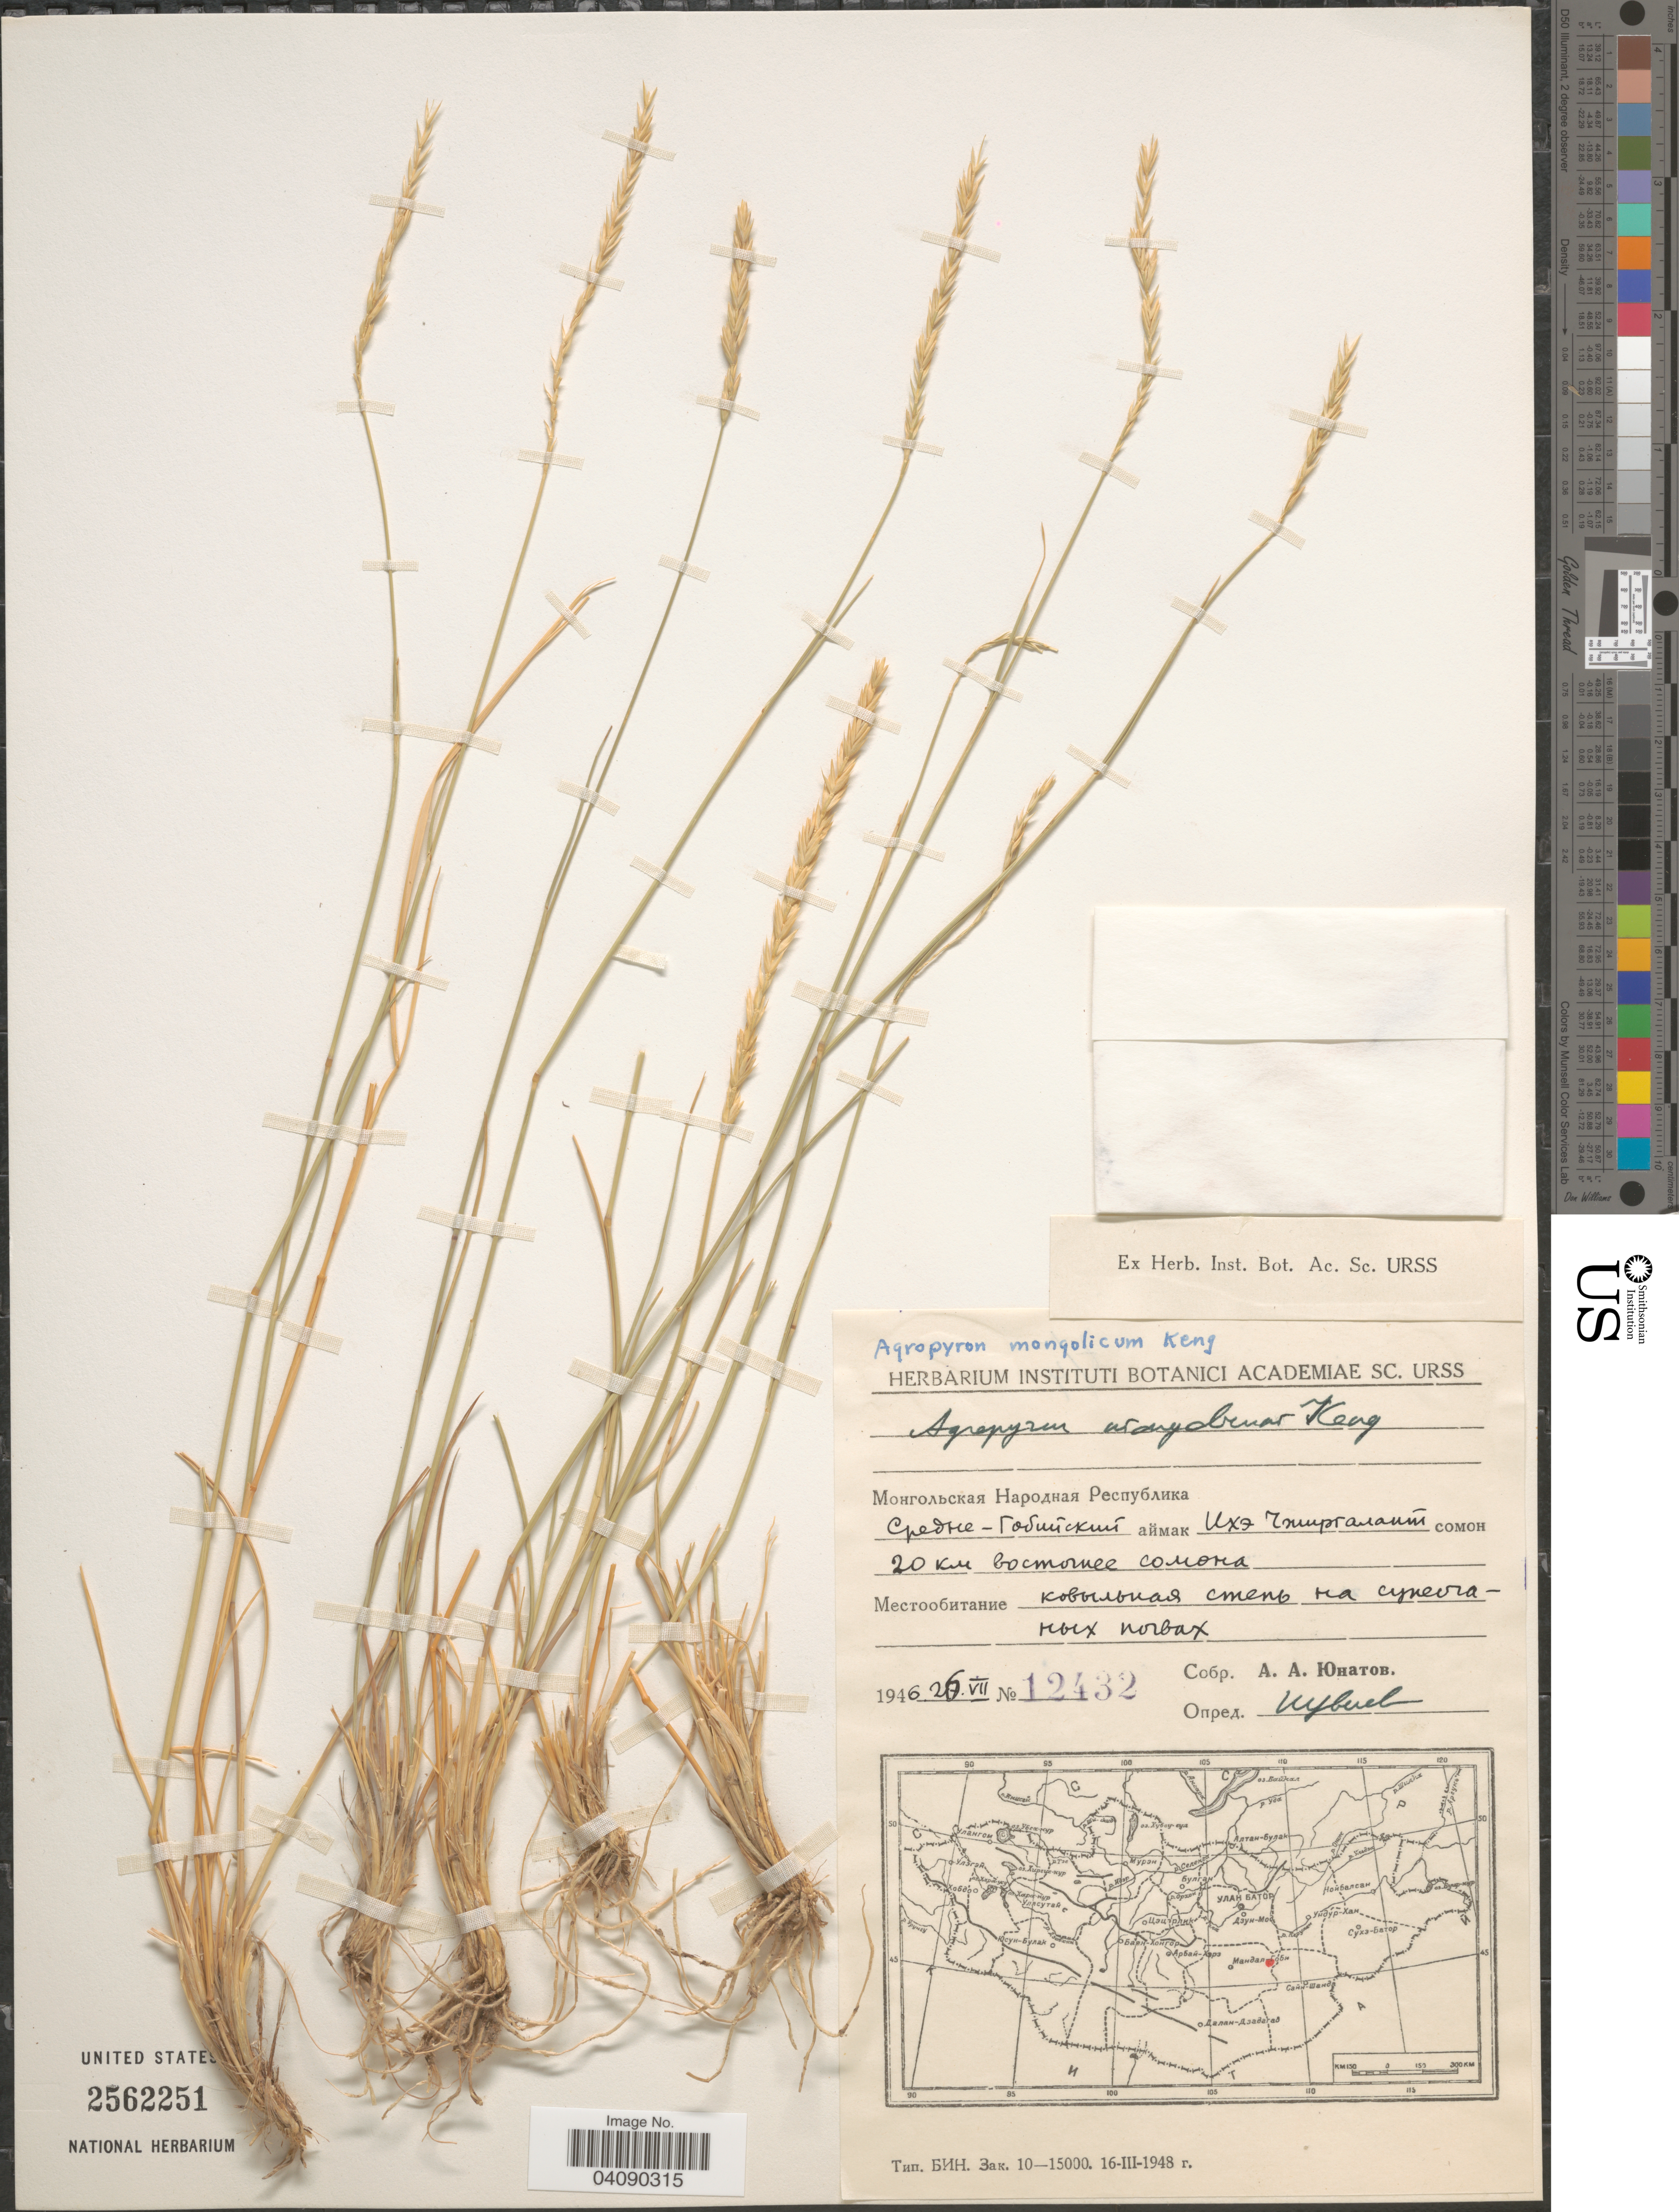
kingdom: Plantae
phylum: Tracheophyta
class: Liliopsida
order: Poales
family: Poaceae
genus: Agropyron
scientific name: Agropyron mongolicum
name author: Keng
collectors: A. Unatov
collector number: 12432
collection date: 1946-07-26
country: Mongolia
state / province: Dornogov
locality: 20 km E of Ikhe-Djirgalant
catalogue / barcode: US 2562251